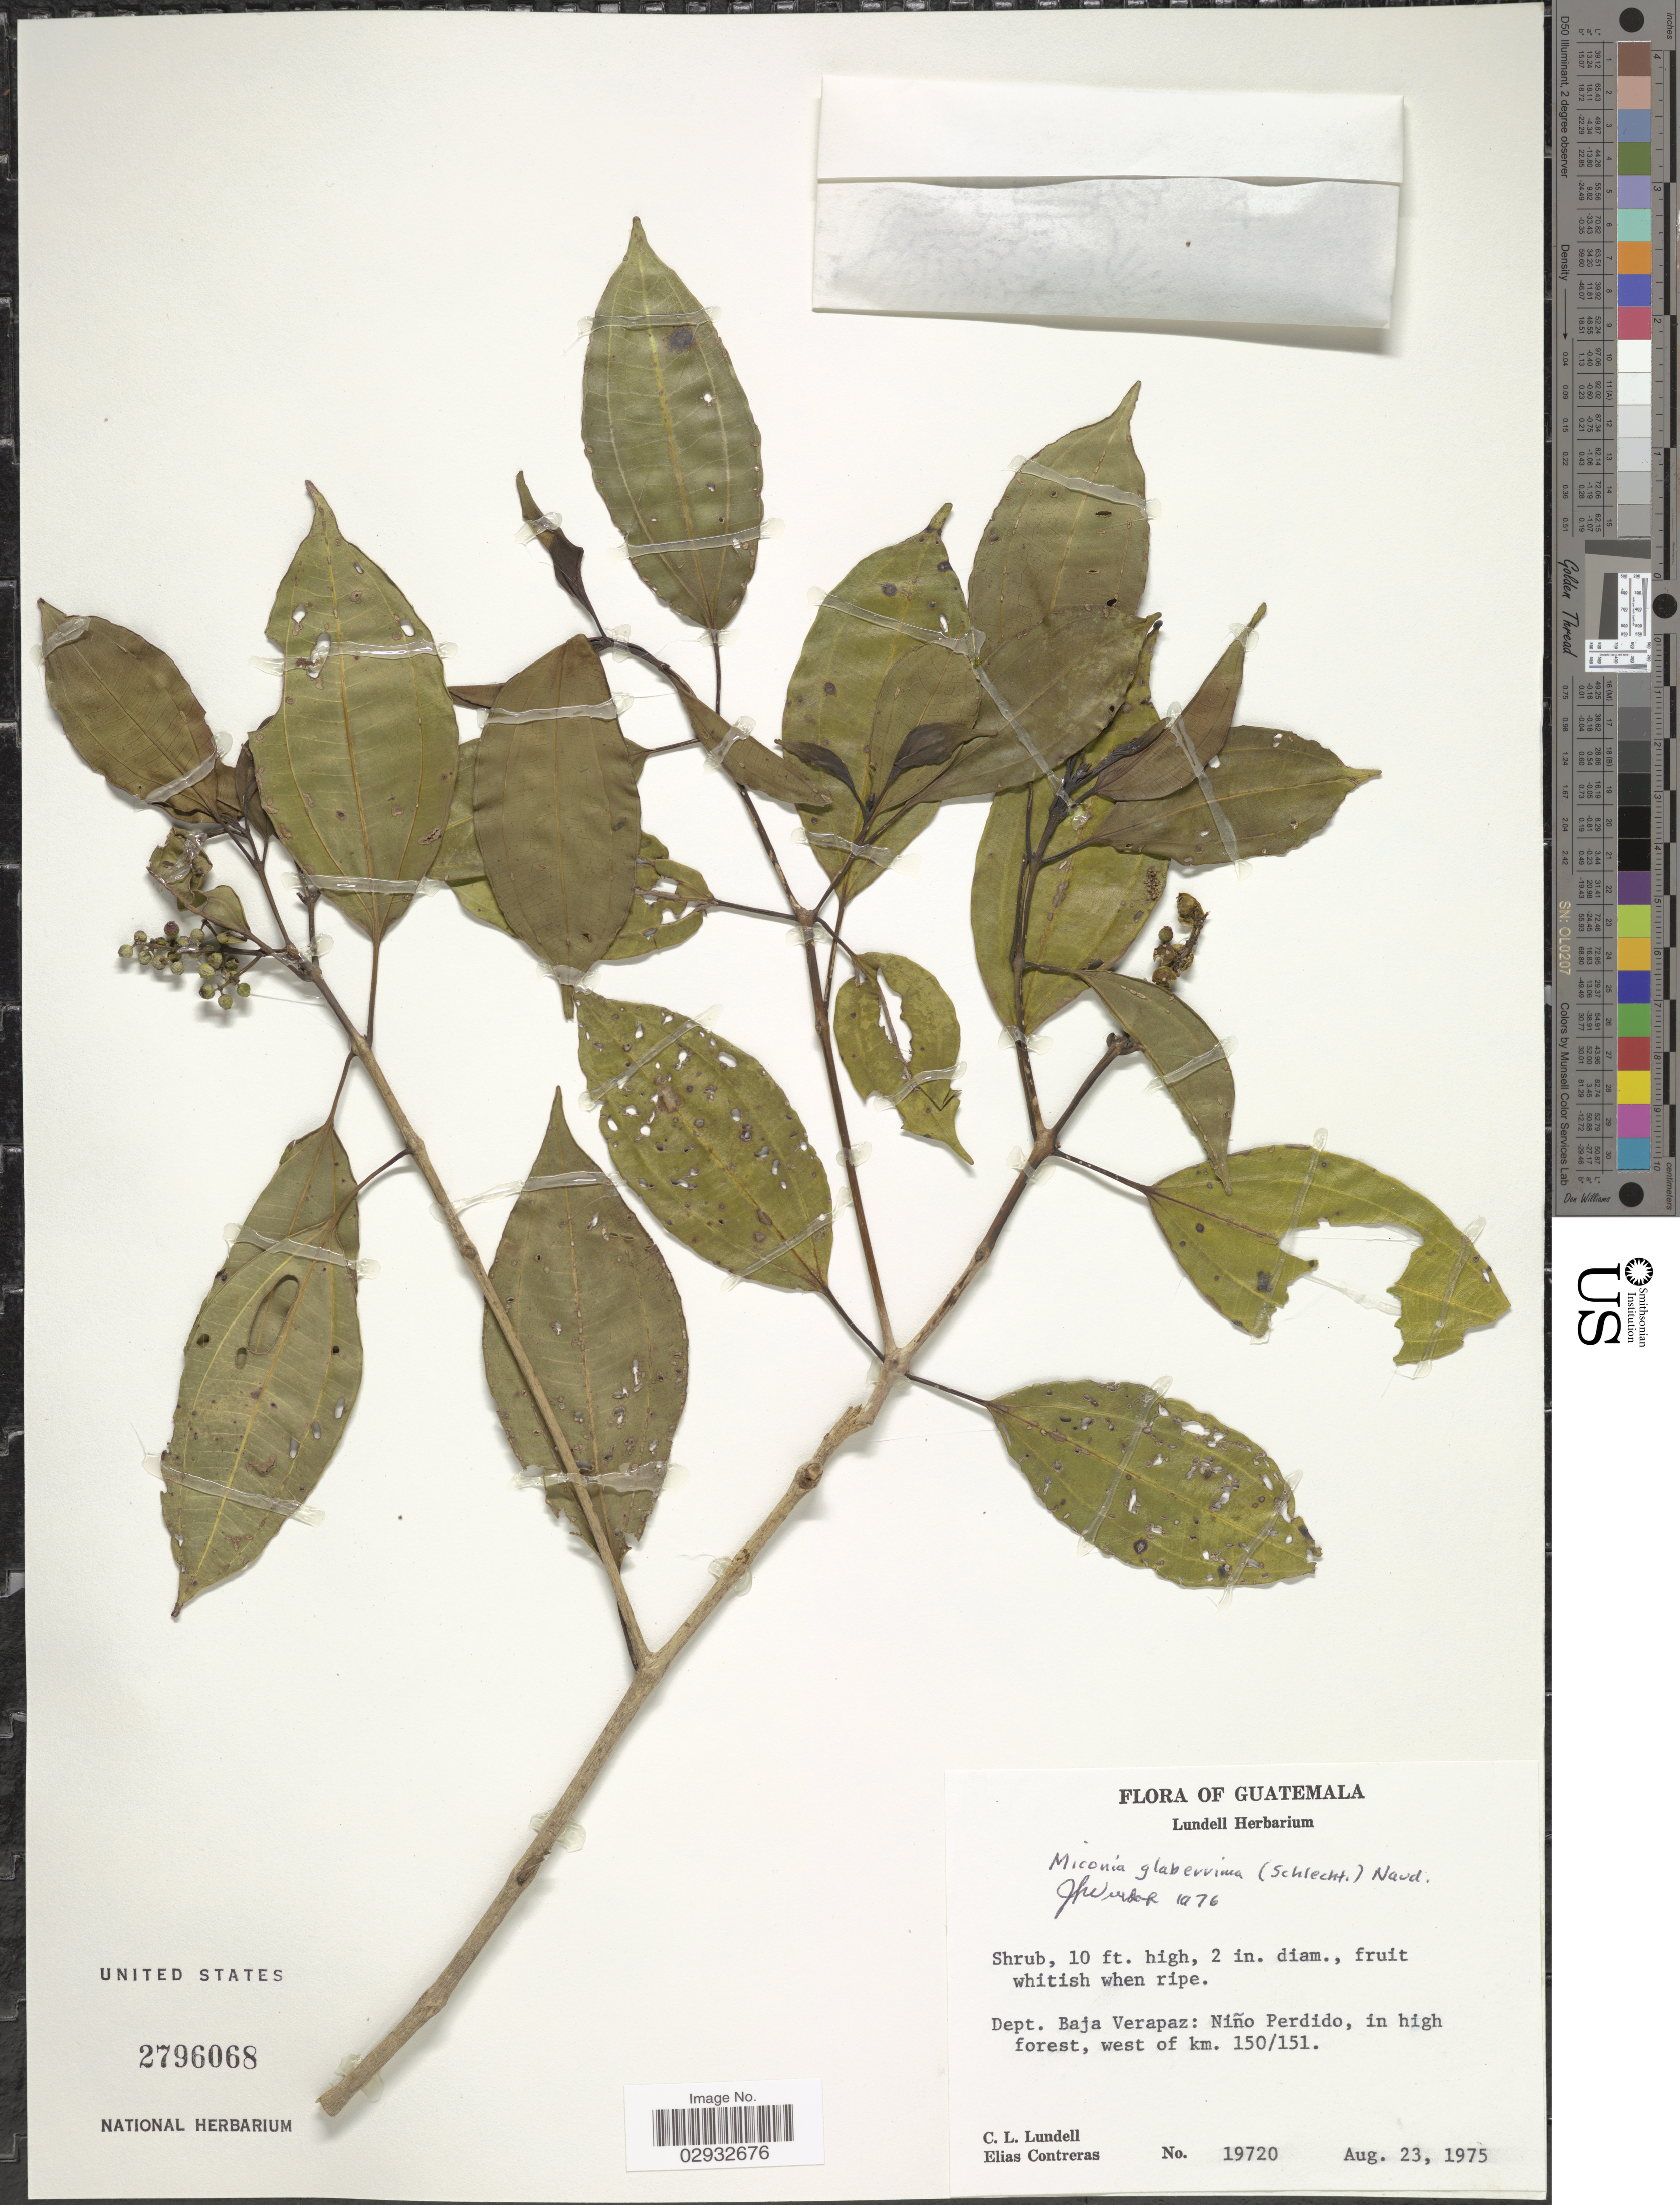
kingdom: Plantae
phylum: Tracheophyta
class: Magnoliopsida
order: Myrtales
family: Melastomataceae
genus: Miconia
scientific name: Miconia glaberrima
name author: (Schltdl.) Naudin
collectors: C. L. Lundell & E. Contreras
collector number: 19720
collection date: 1975-08-23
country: Guatemala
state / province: Baja Verapaz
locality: Dept. Baja Verapaz: Niño Perdido, west of km. 150/151.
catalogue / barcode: US 2796068